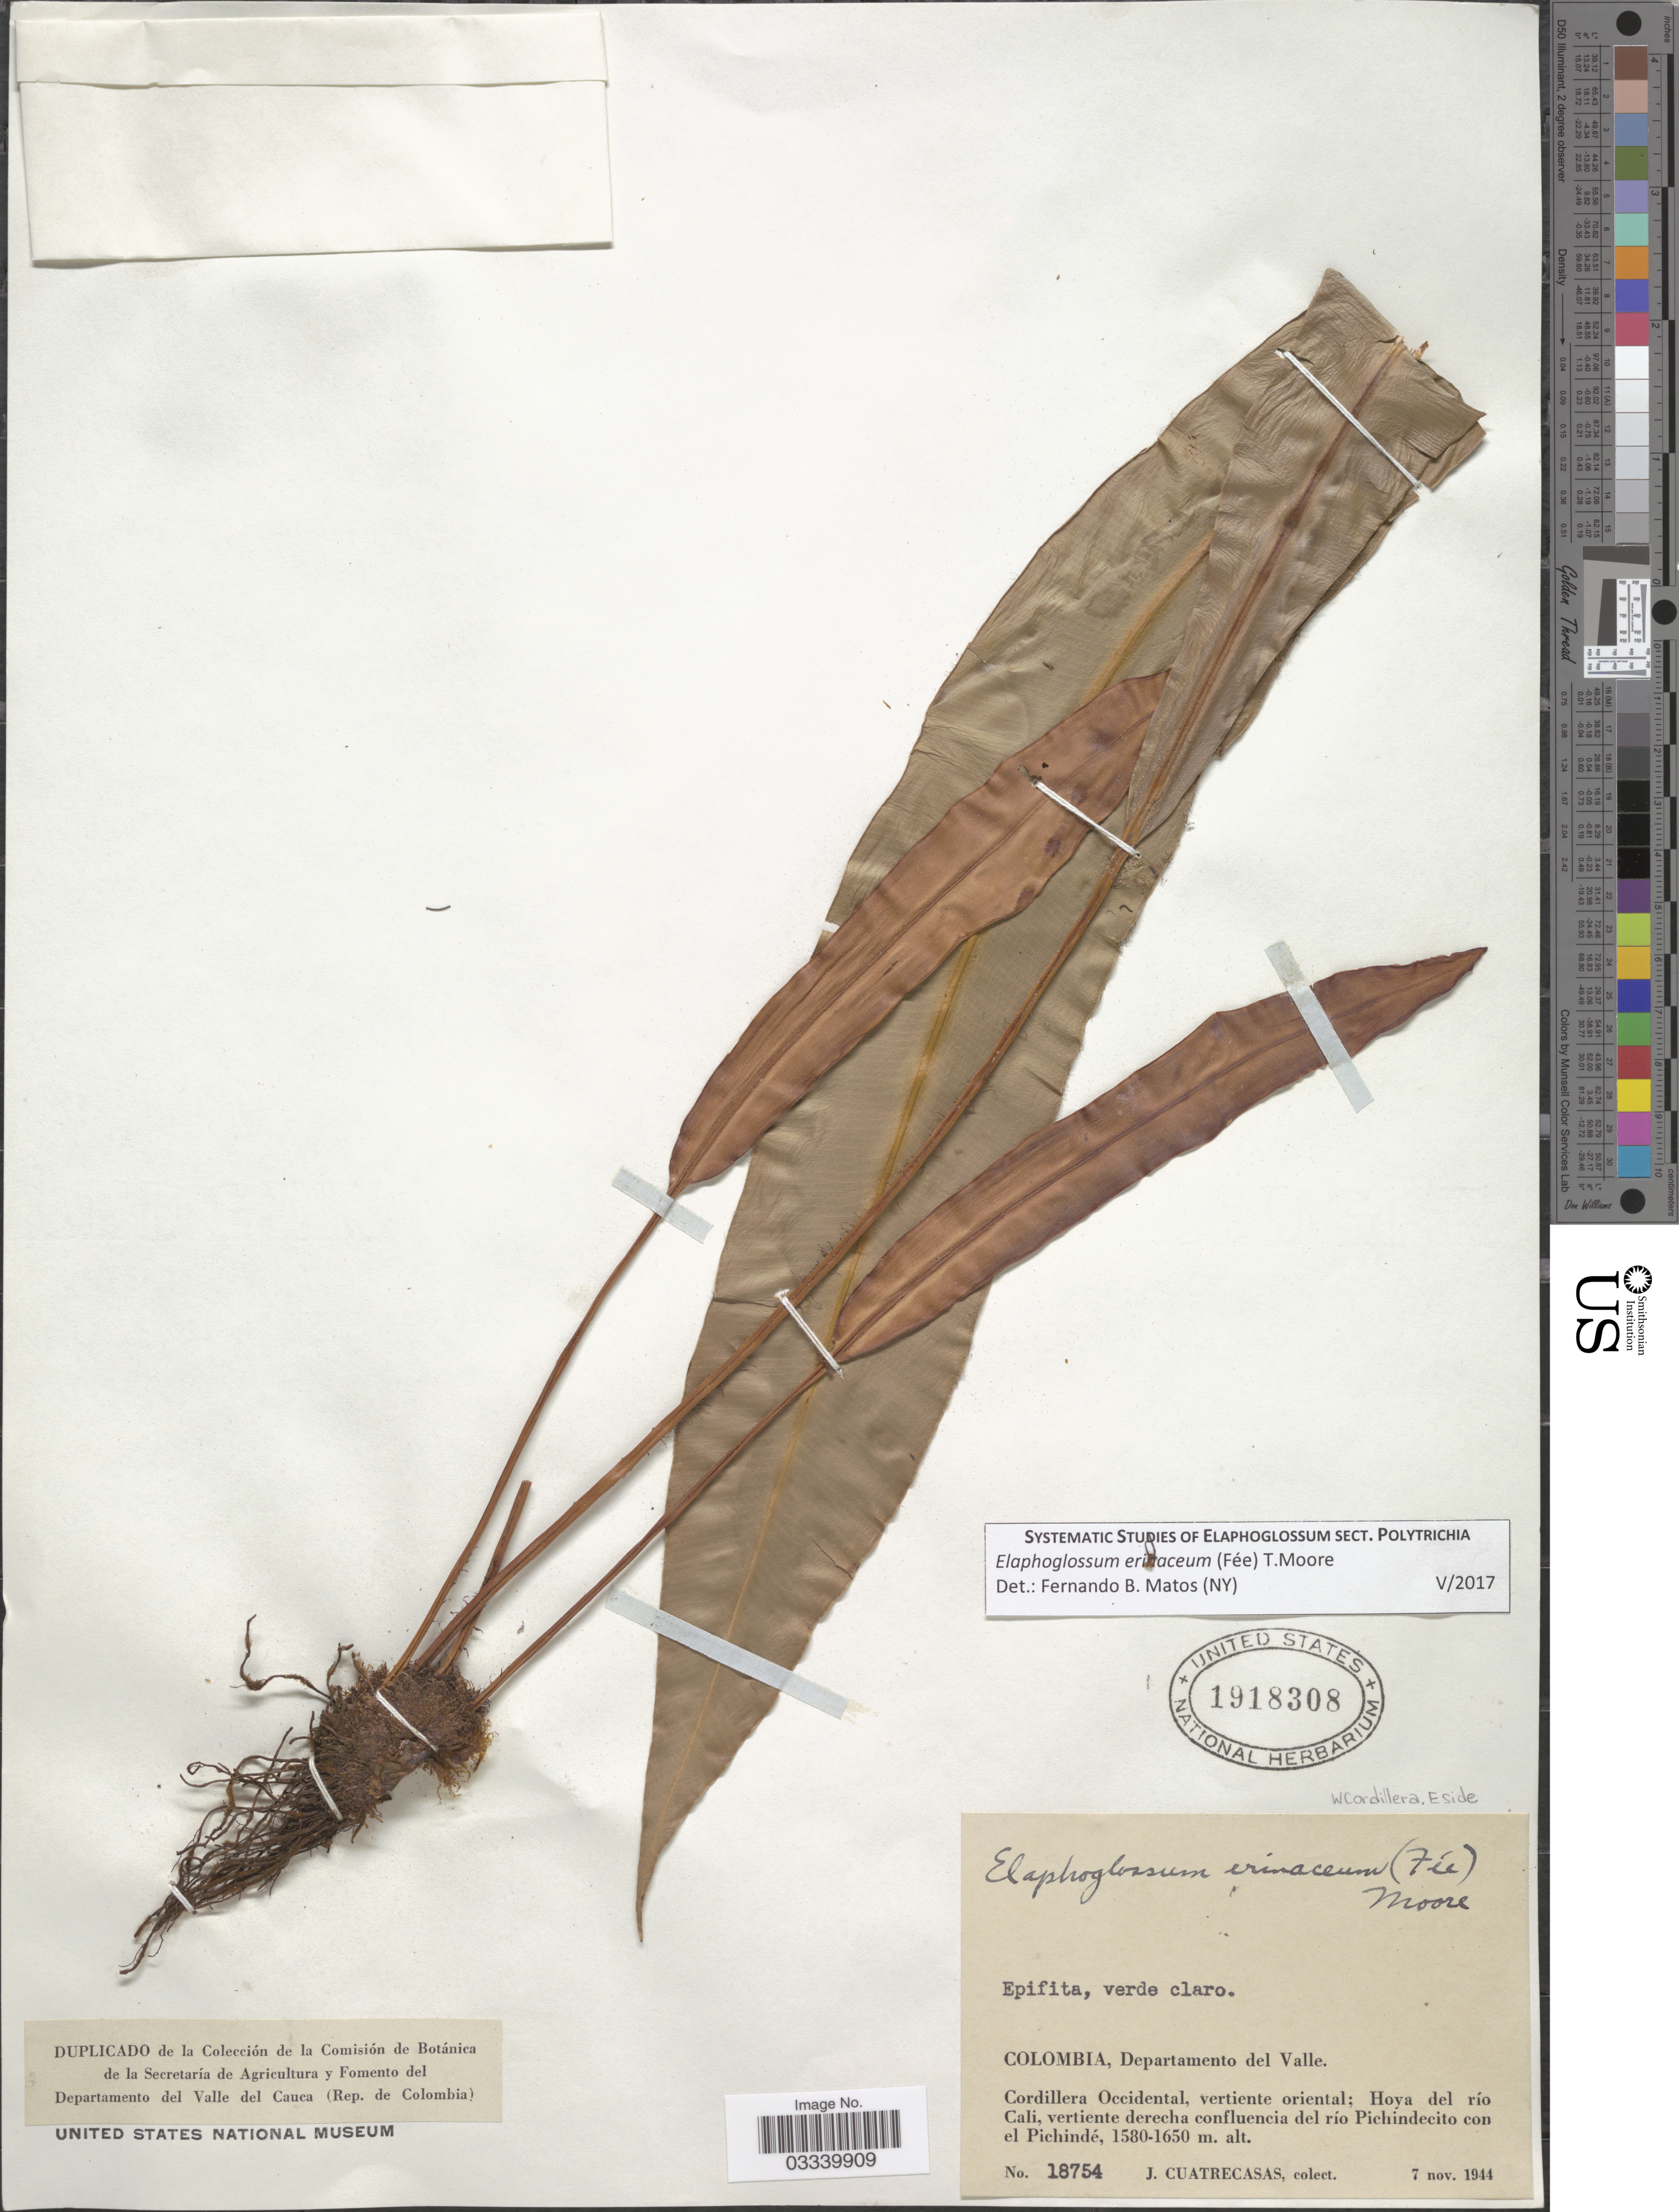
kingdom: Plantae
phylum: Tracheophyta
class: Polypodiopsida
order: Polypodiales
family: Dryopteridaceae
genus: Elaphoglossum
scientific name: Elaphoglossum erinaceum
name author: (Fée) T. Moore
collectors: J. Cuatrecasas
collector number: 18754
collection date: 1944-11-07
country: Colombia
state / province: Valle del Cauca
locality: Departamento del Valle. Cordillera Occidental, vertiente oriental; Hoya del río Cali, vertiente derecha confluencia del río Pichíndecito con el Pichindé.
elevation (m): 1580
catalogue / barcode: US 1918308